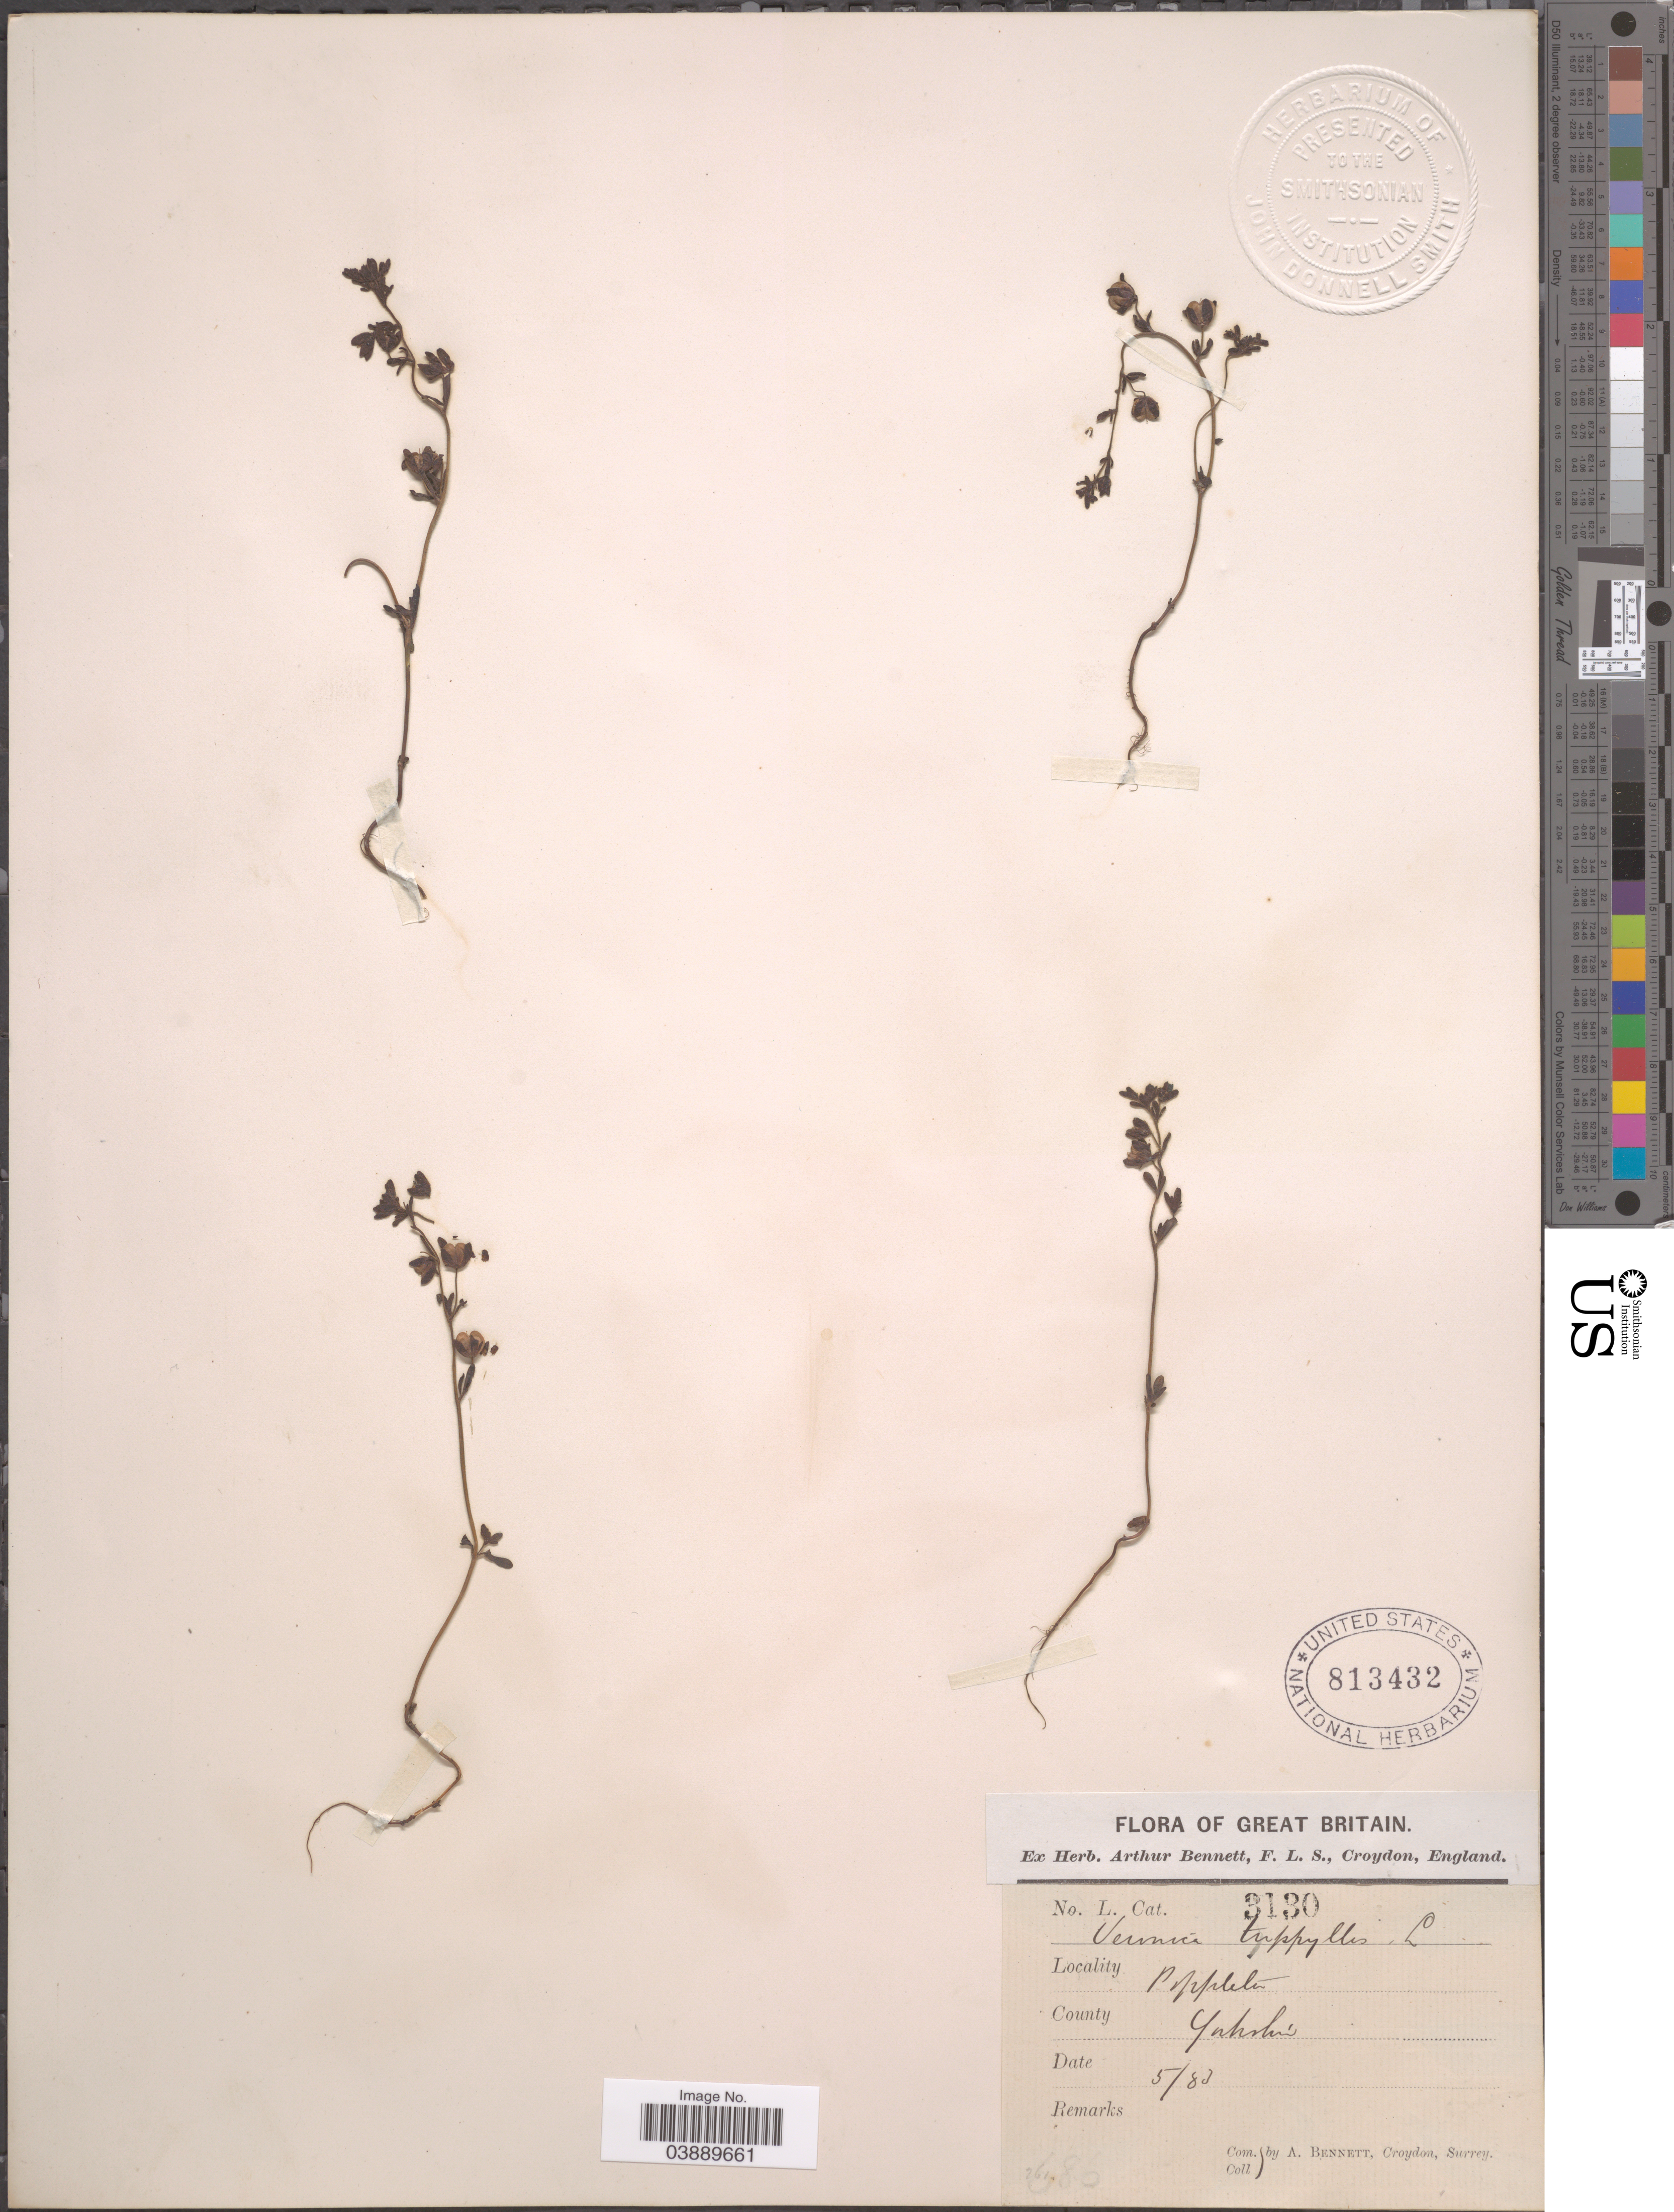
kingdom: Plantae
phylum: Tracheophyta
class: Magnoliopsida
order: Lamiales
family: Plantaginaceae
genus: Veronica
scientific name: Veronica triphyllos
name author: L.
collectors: A. Bennett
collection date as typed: Transcribed d/m/y: /5/83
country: United Kingdom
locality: Great Britain. Poppleton. County Yorkshire.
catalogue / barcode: US 813432